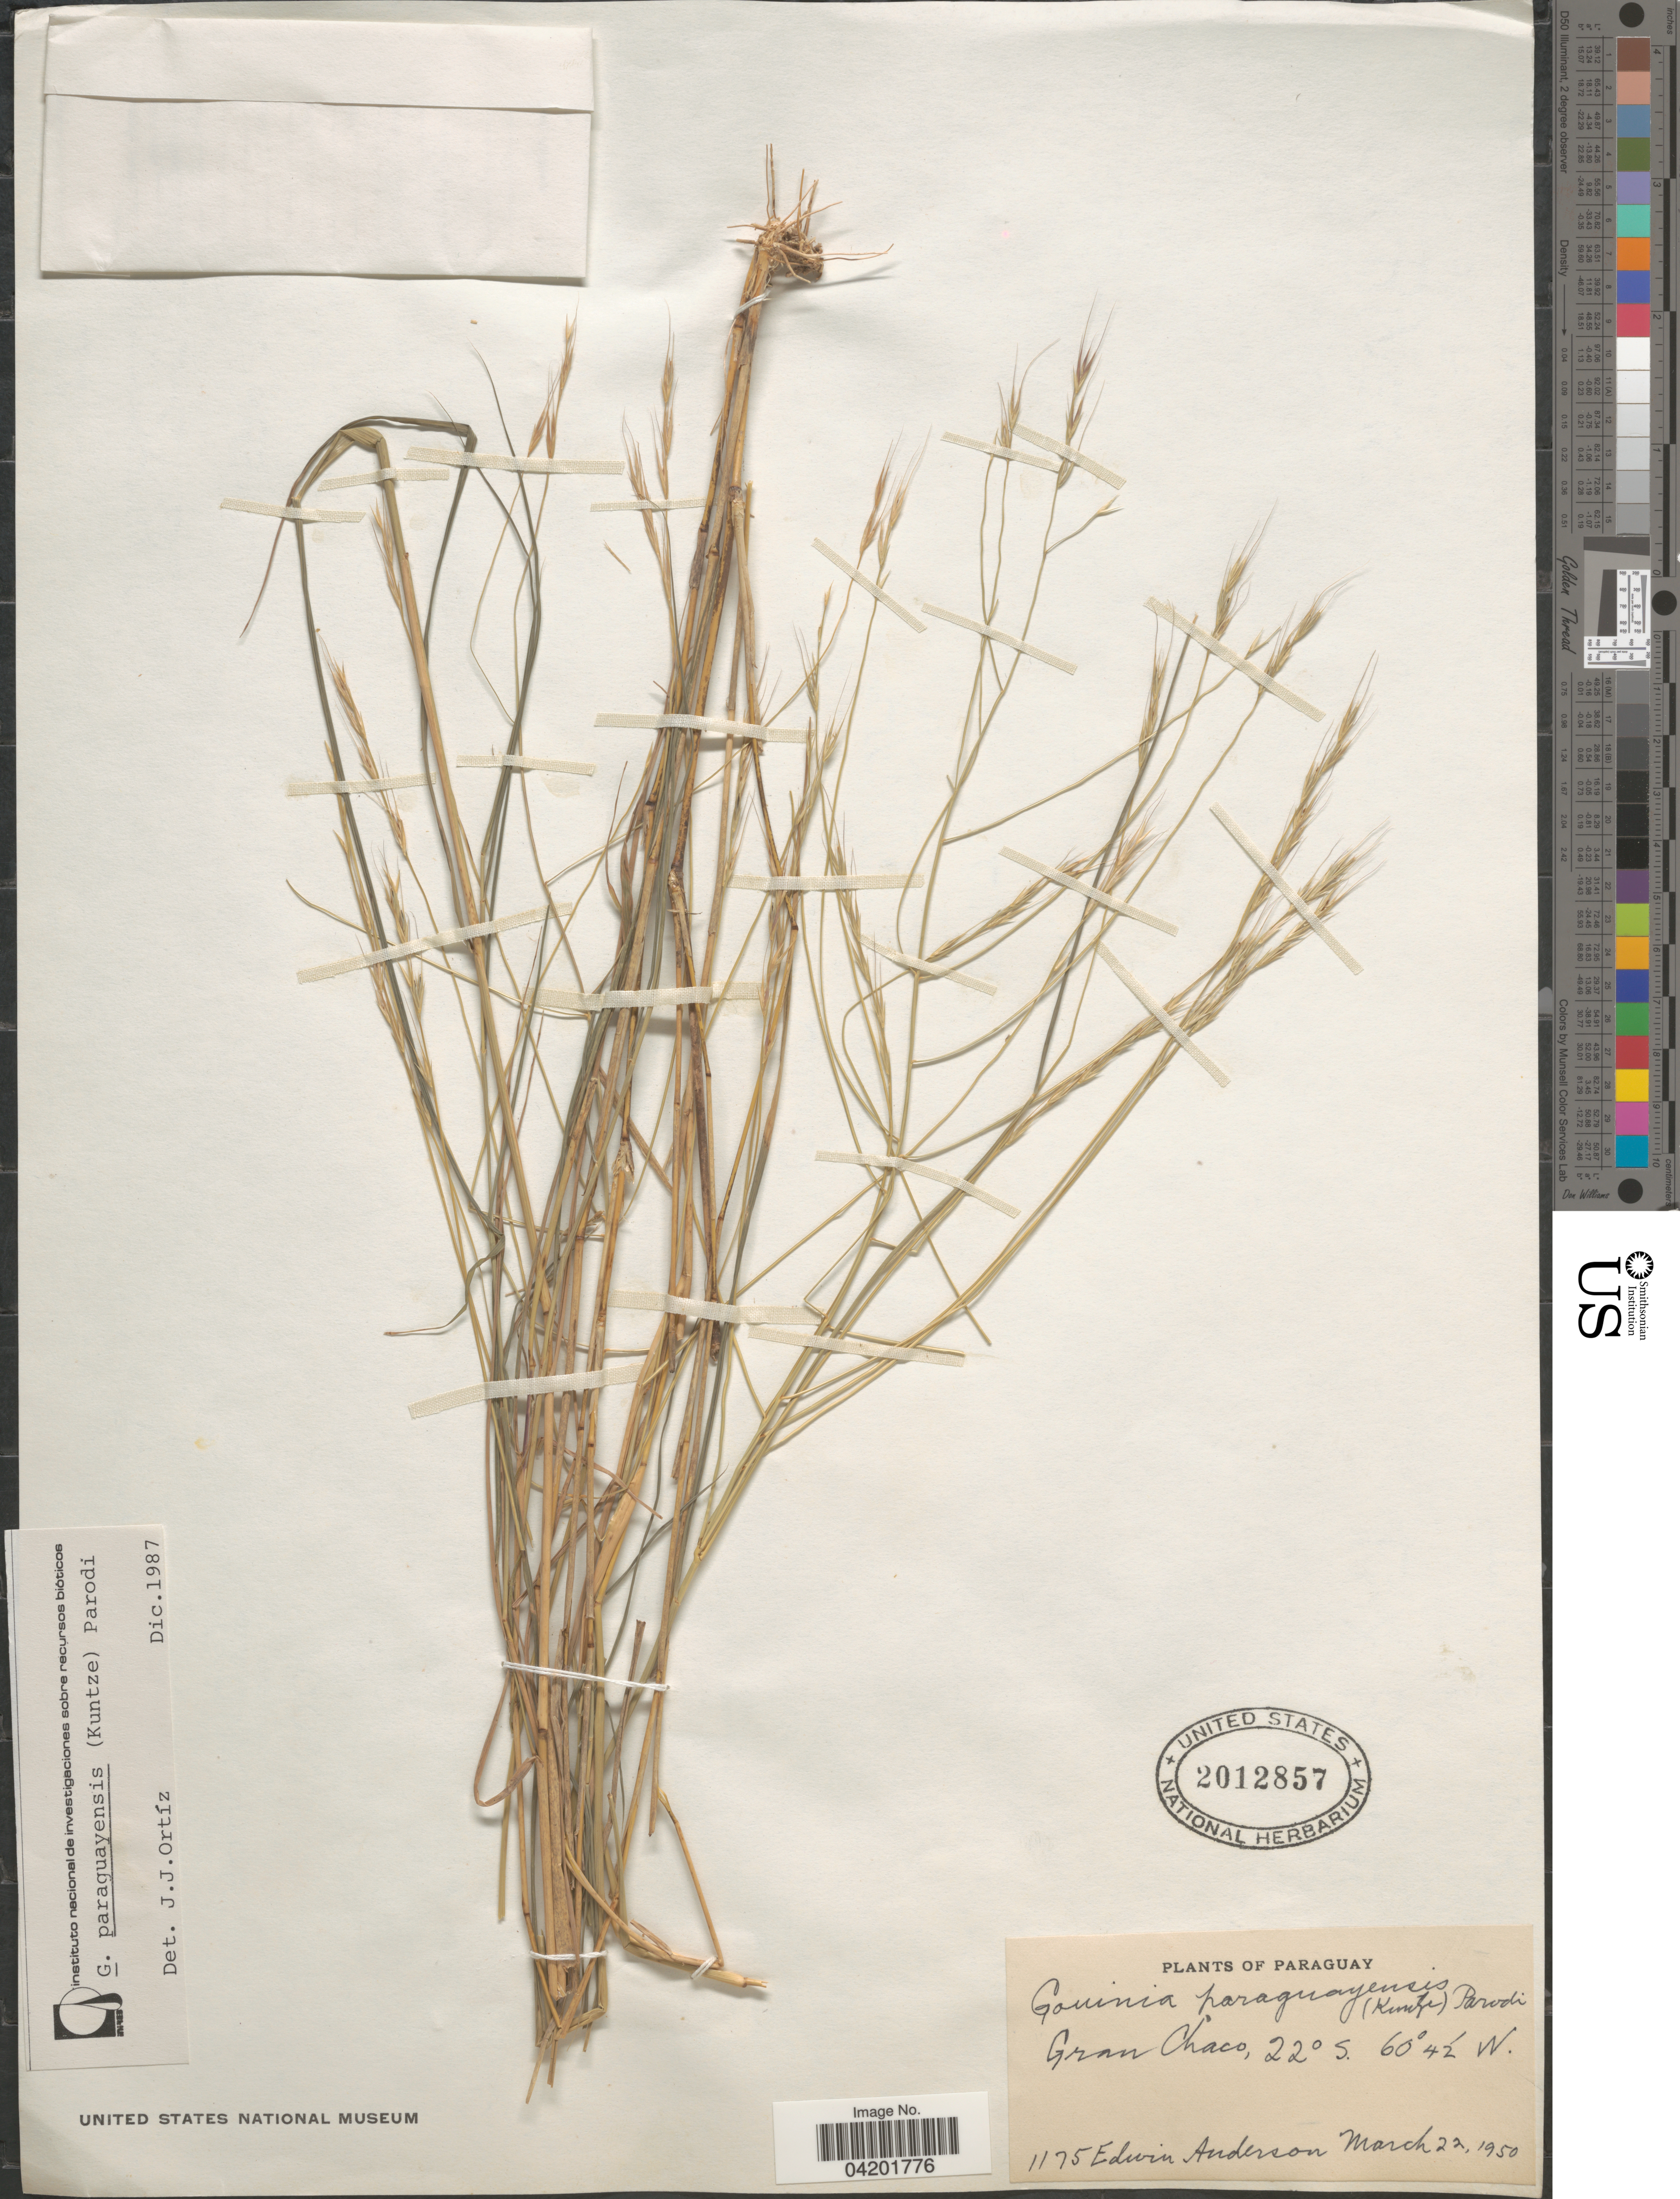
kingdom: Plantae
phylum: Tracheophyta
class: Liliopsida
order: Poales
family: Poaceae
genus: Gouinia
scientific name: Gouinia paraguayensis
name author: (Kuntze) Parodi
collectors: E. Anderson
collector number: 1175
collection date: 1950-03-22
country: Paraguay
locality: Gran Chaco.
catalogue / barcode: US 2012857